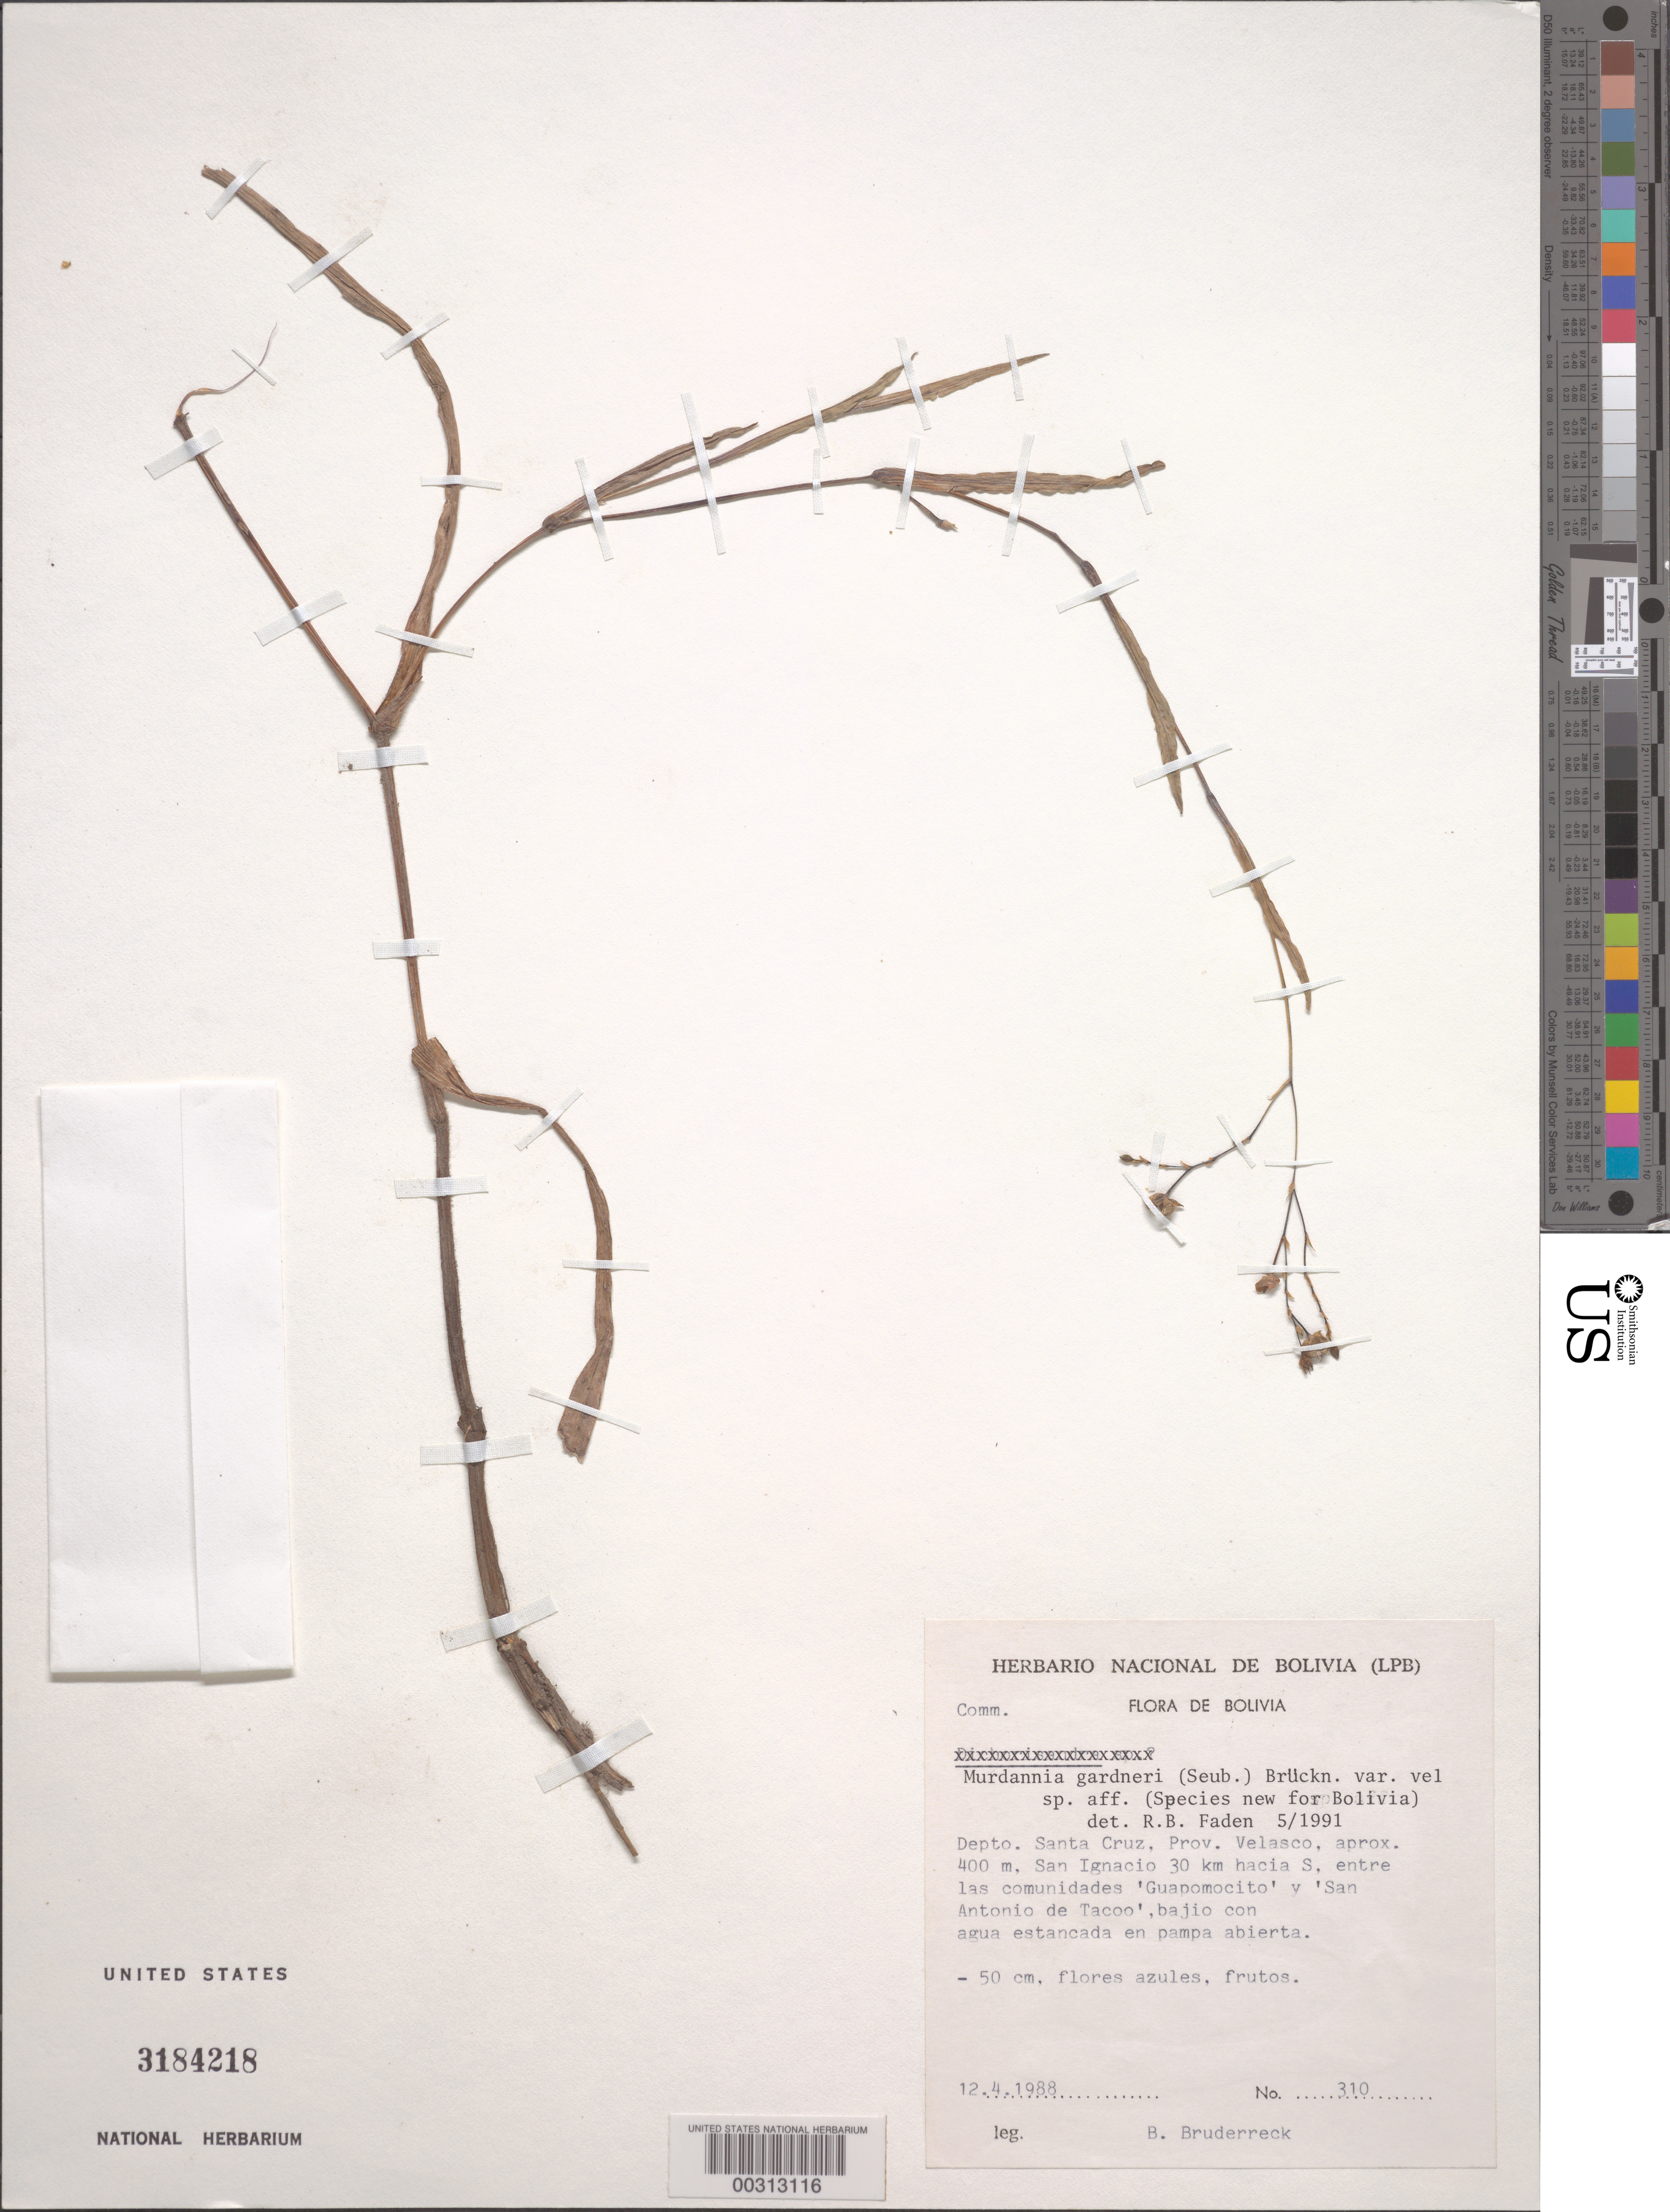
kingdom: Plantae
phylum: Tracheophyta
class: Liliopsida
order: Commelinales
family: Commelinaceae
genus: Murdannia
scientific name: Murdannia gardneri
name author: (Seub.) G. Brückn.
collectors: B. Bruderreck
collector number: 310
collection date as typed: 12 Apr 1988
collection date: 1988-04-12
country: Bolivia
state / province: Santa Cruz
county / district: Velasco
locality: San Ignacio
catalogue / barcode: US 3184218